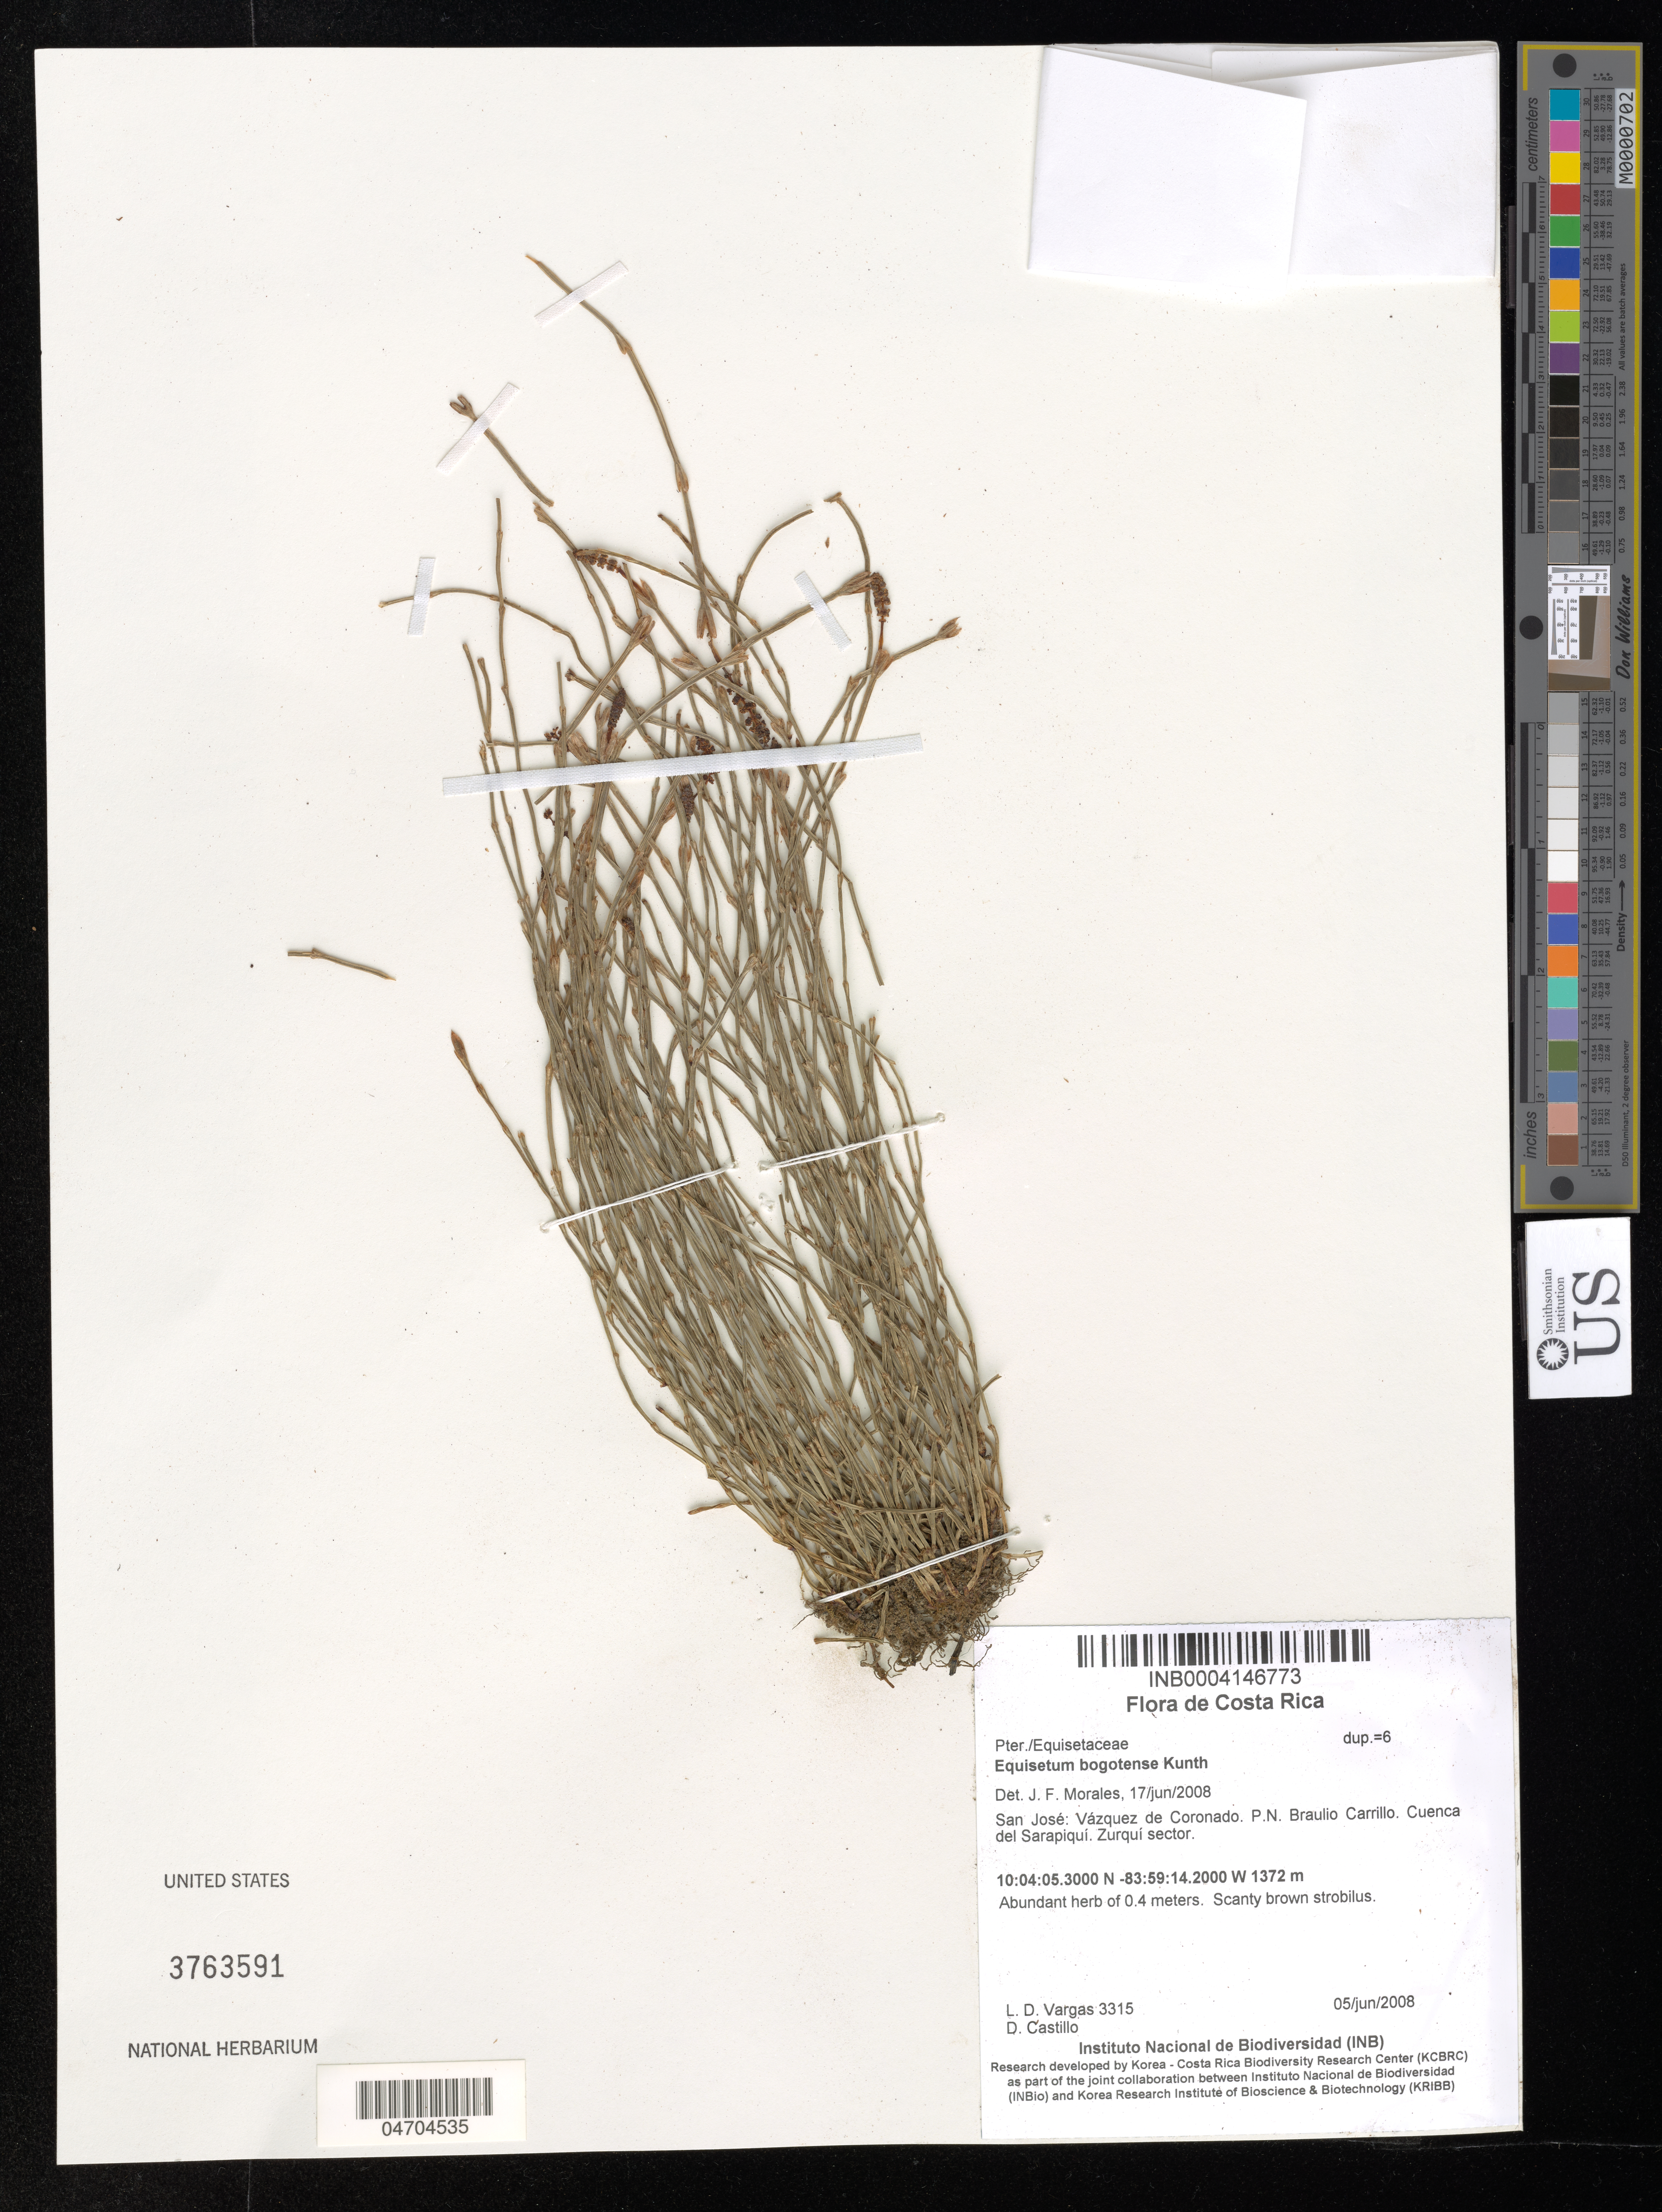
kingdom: Plantae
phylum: Tracheophyta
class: Polypodiopsida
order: Equisetales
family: Equisetaceae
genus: Equisetum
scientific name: Equisetum bogotense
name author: Kunth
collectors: L. Vargas & D. Castillo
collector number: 3315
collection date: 2008-06-05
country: Costa Rica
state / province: San José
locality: Vázquez de Coronado. P. N. Braulio Carrillo. Cuenca del Sarapiquí. Zurquí sector.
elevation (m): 1372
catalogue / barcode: US 3763591